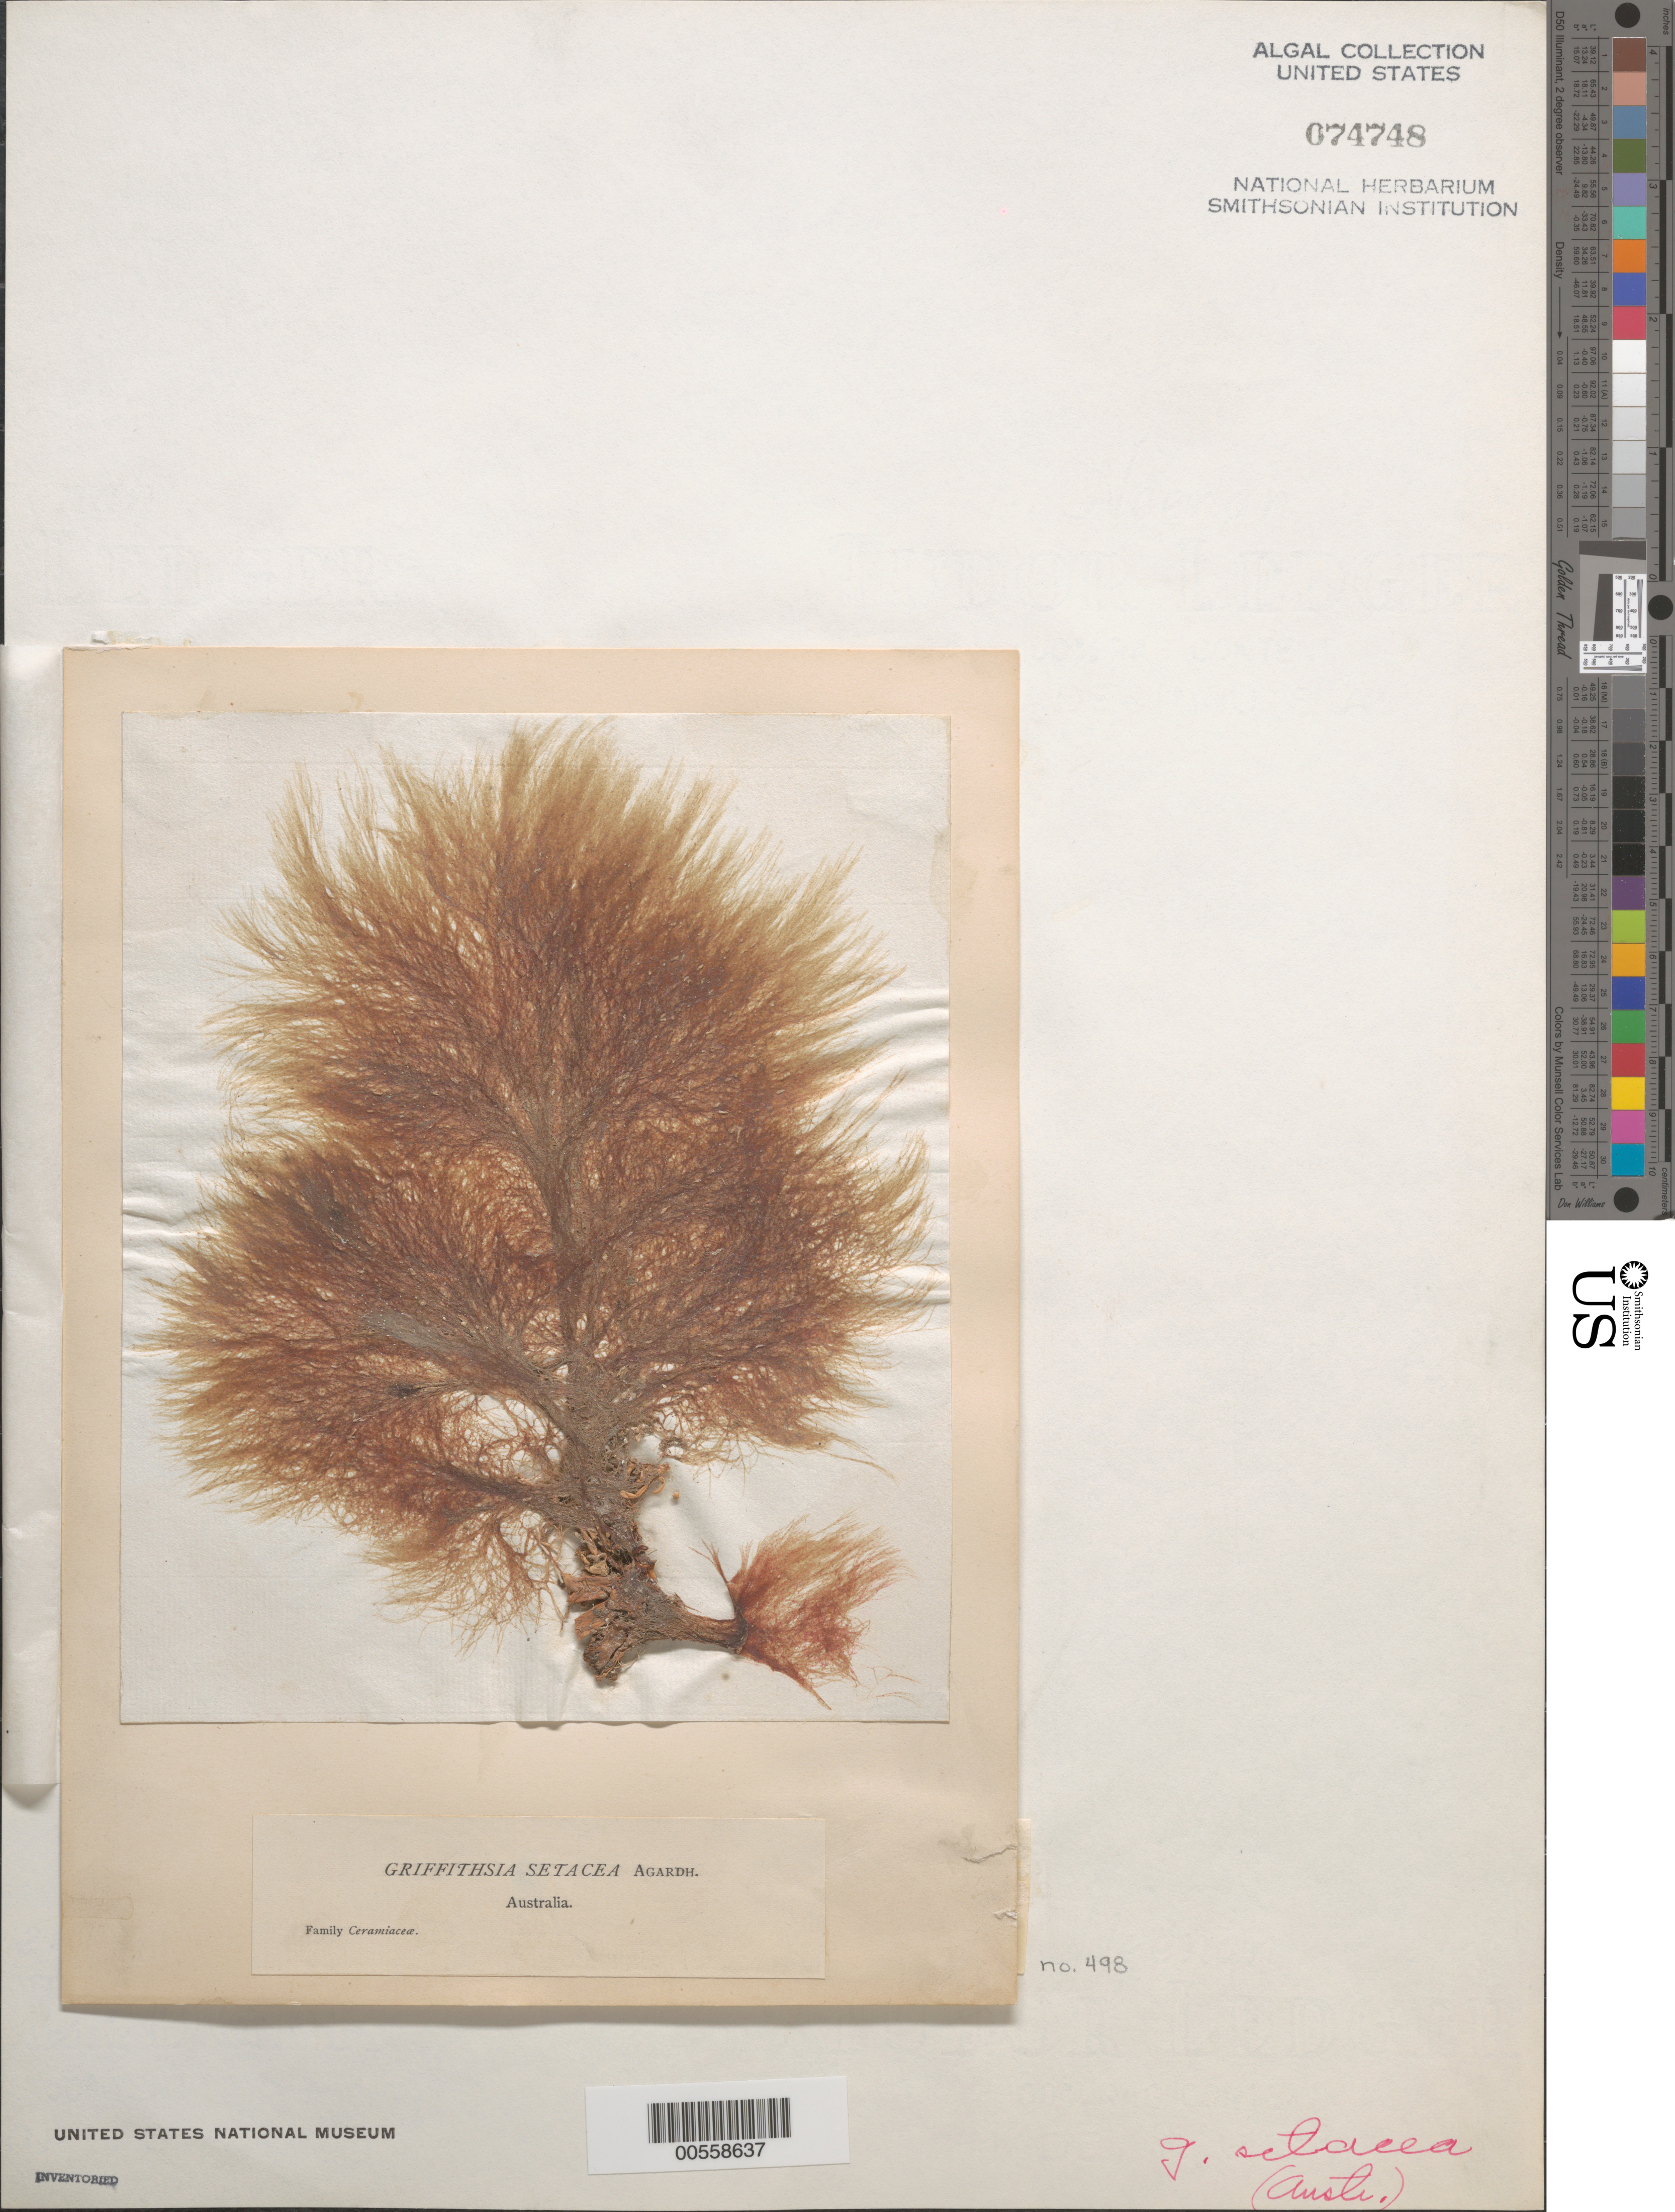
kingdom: Plantae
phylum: Rhodophyta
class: Florideophyceae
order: Ceramiales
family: Wrangeliaceae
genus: Halurus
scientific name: Halurus flosculosus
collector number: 498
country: Australia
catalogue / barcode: US 74748